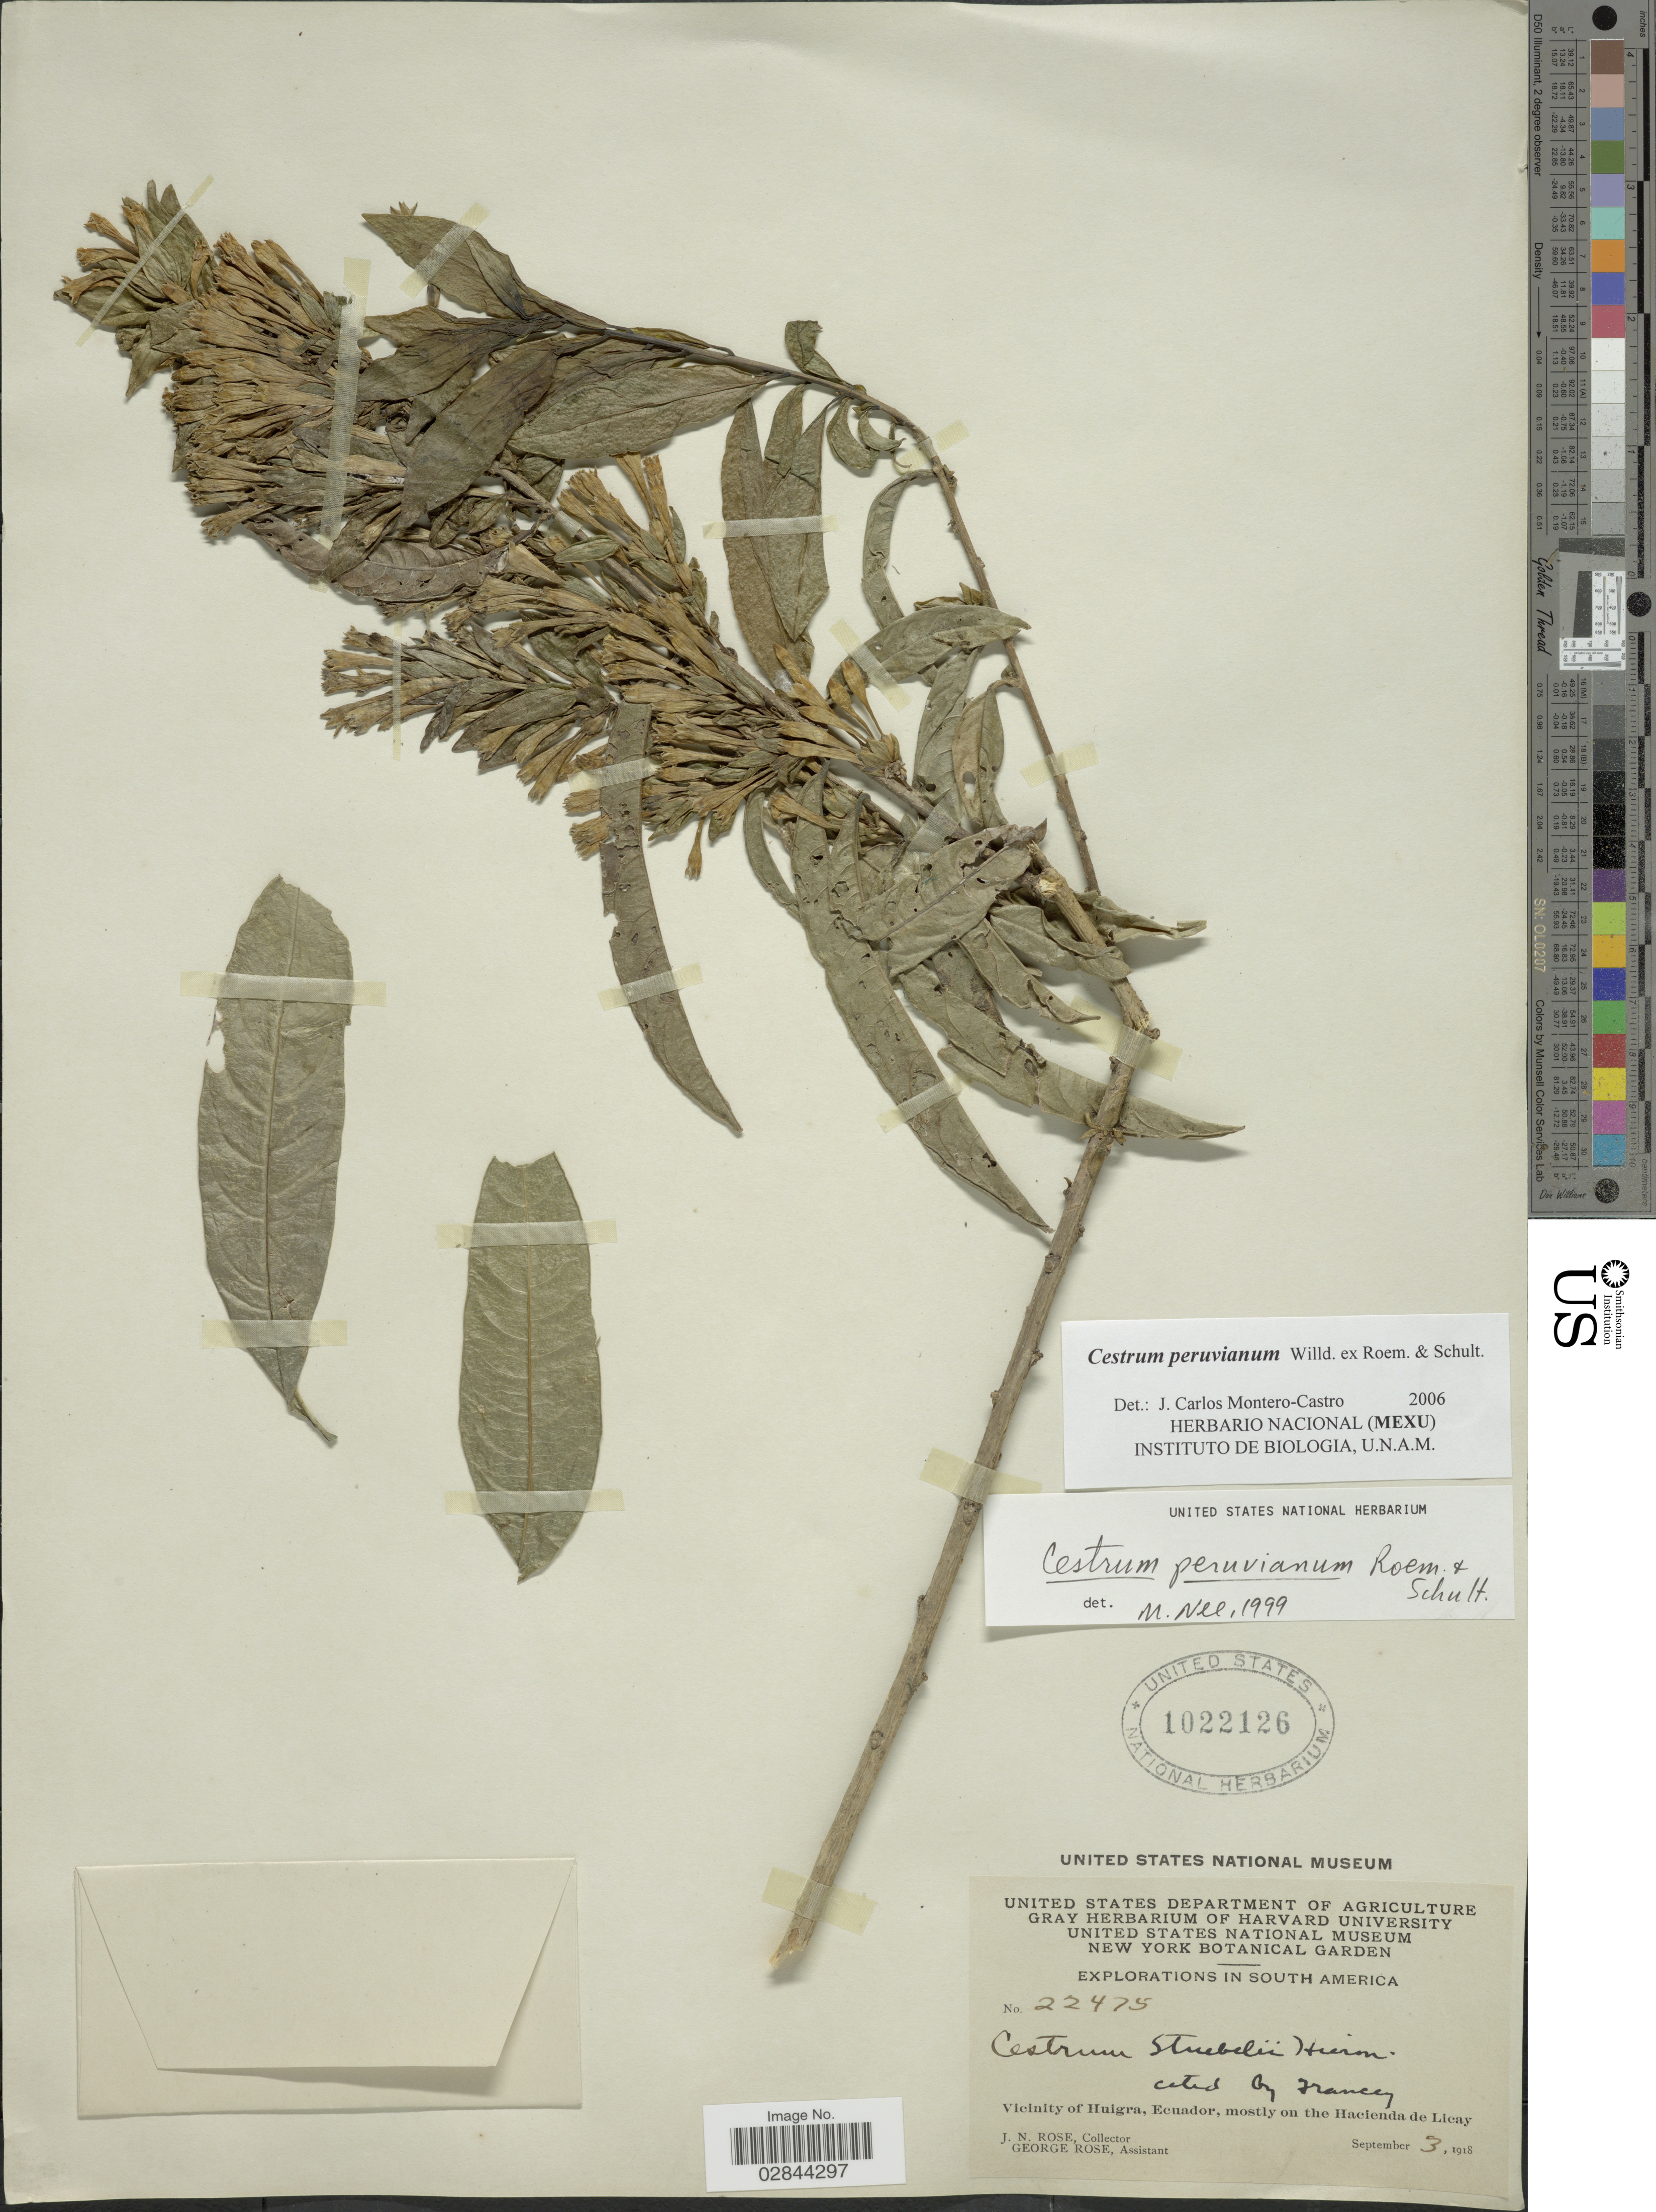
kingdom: Plantae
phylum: Tracheophyta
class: Magnoliopsida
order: Solanales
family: Solanaceae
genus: Cestrum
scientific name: Cestrum affine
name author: Kunth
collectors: J. N. Rose & G. Rose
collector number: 22475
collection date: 1918-09-03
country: Ecuador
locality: Vicinity of Huigra, mostly on the Hacienda de Licay.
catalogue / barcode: US 1022126